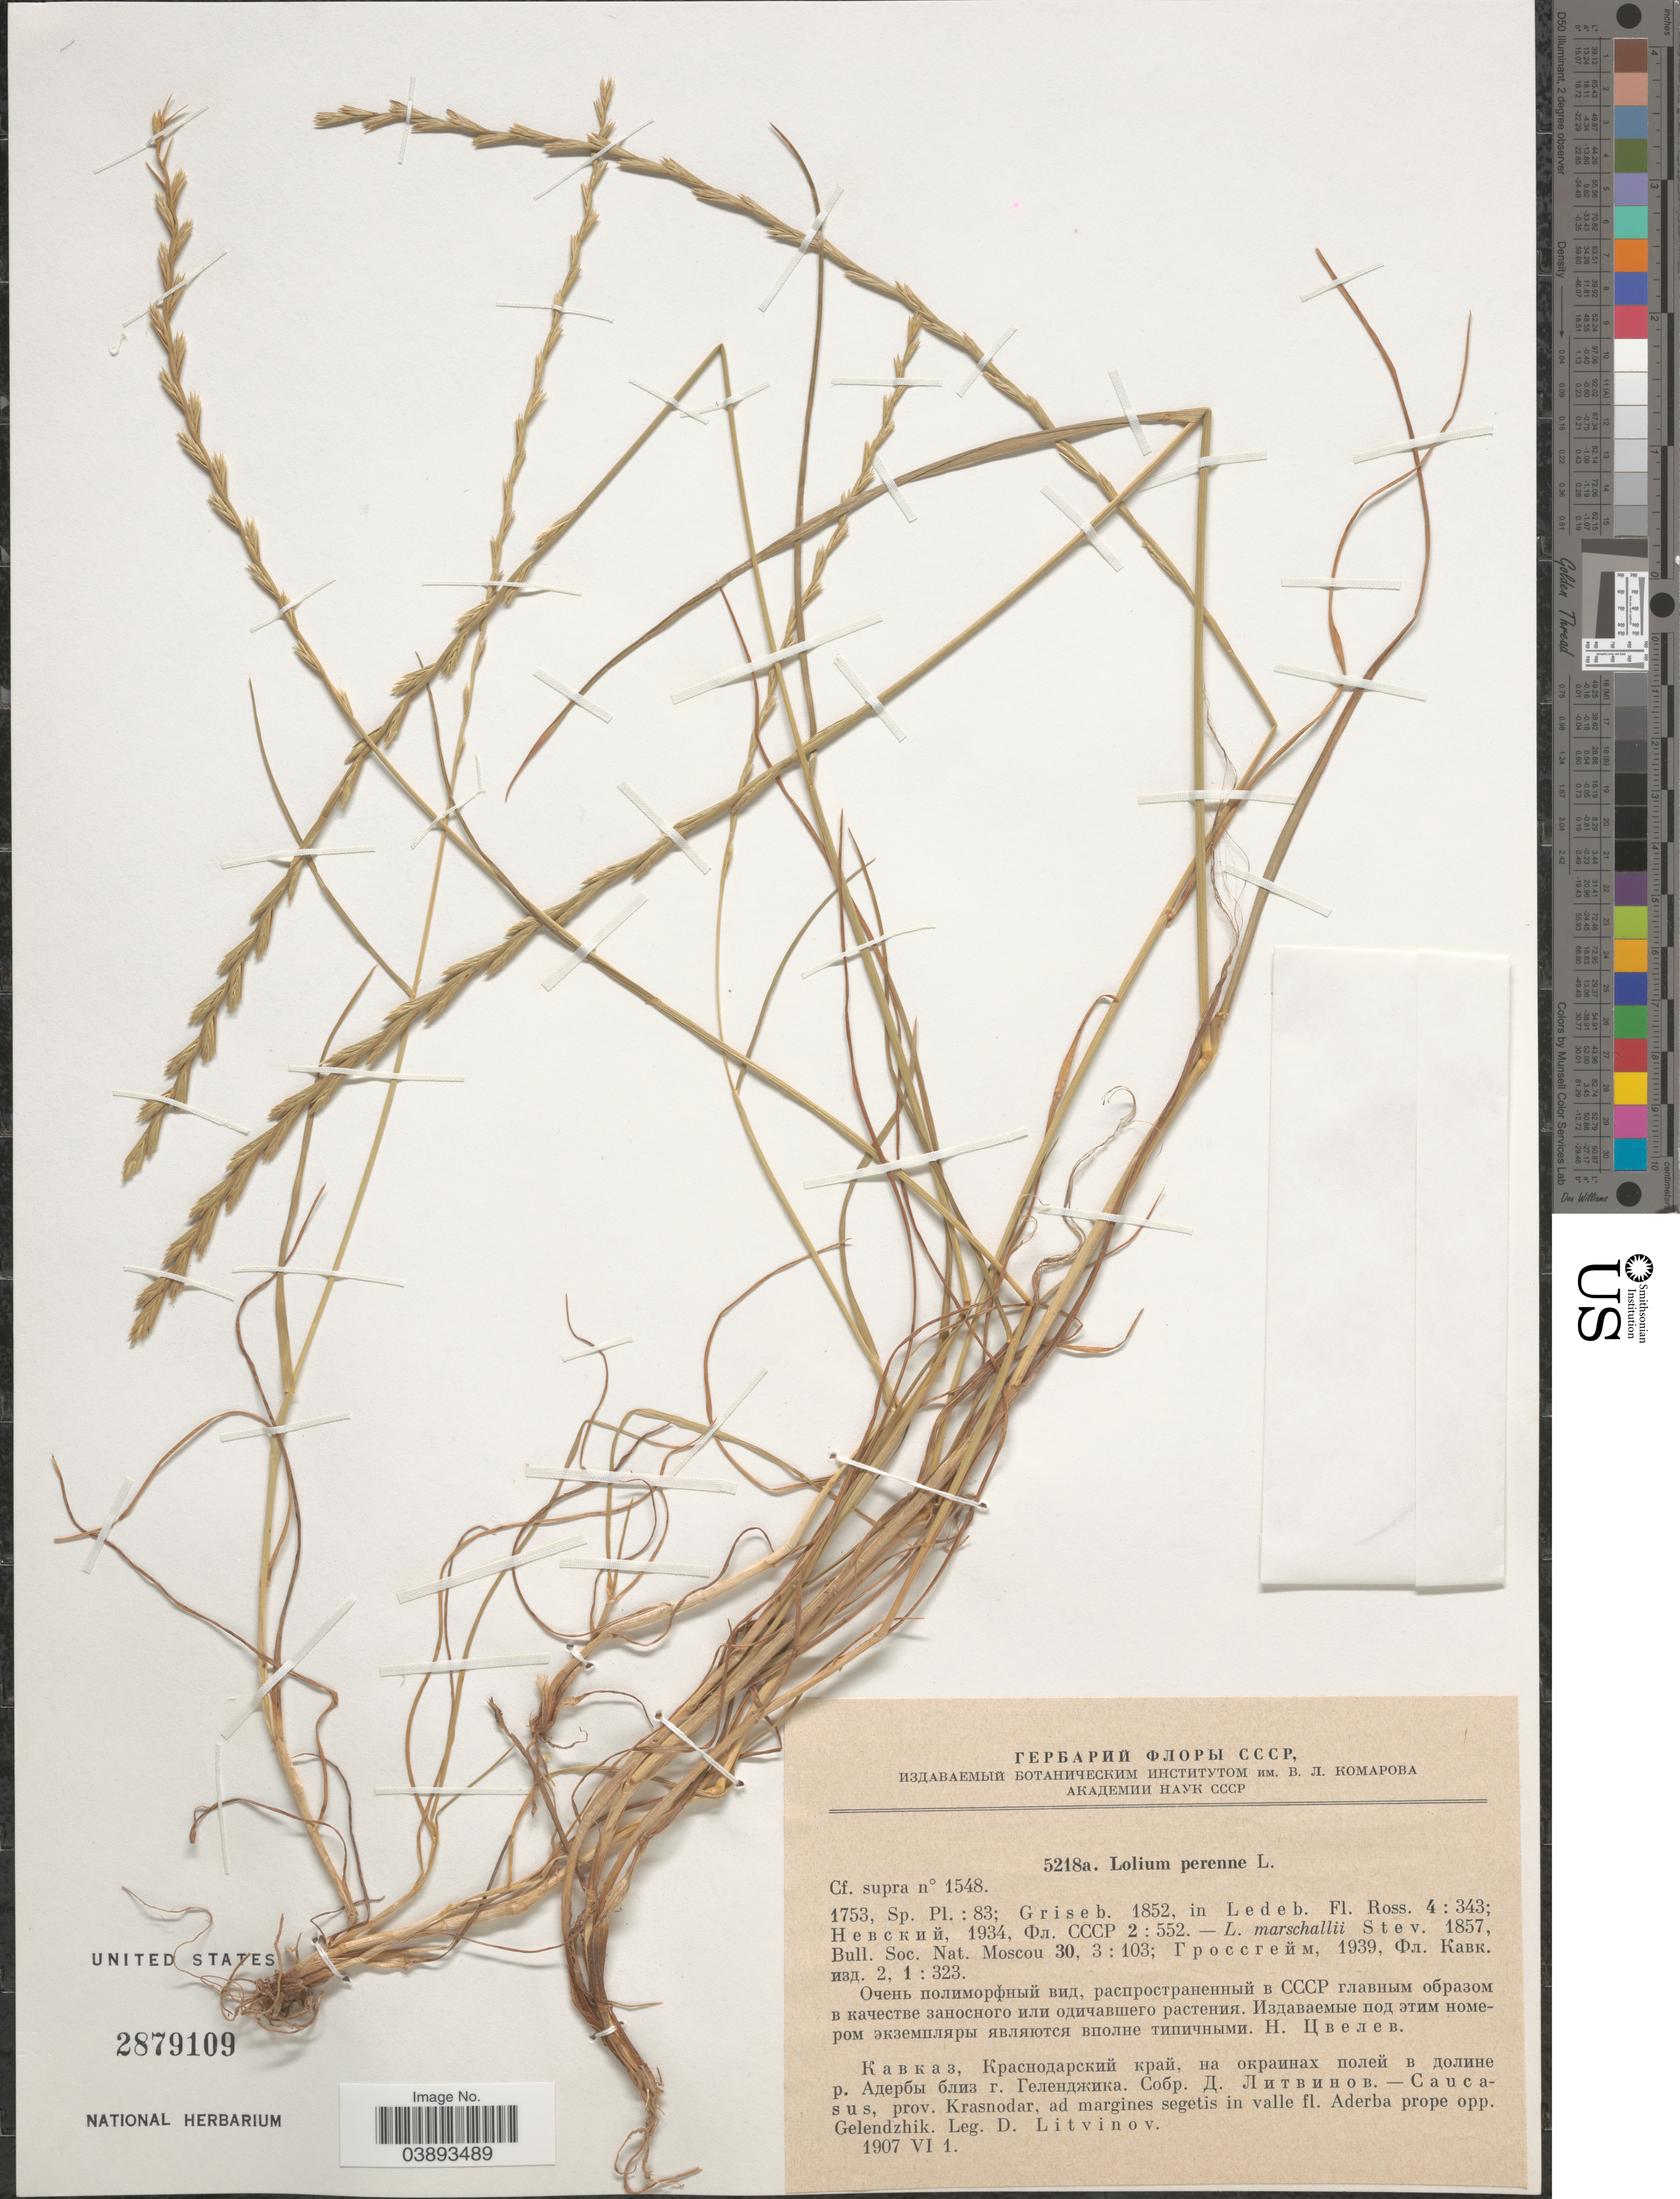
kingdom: Plantae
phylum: Tracheophyta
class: Liliopsida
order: Poales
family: Poaceae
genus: Lolium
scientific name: Lolium perenne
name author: L.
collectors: D. Litvinov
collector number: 5218a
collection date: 1907-06-01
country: Russian Federation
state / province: Krasnodar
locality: Caucasus, ad margines segetis in valle fl. Aderba prope opp. Gelendzhik.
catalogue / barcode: US 2879109